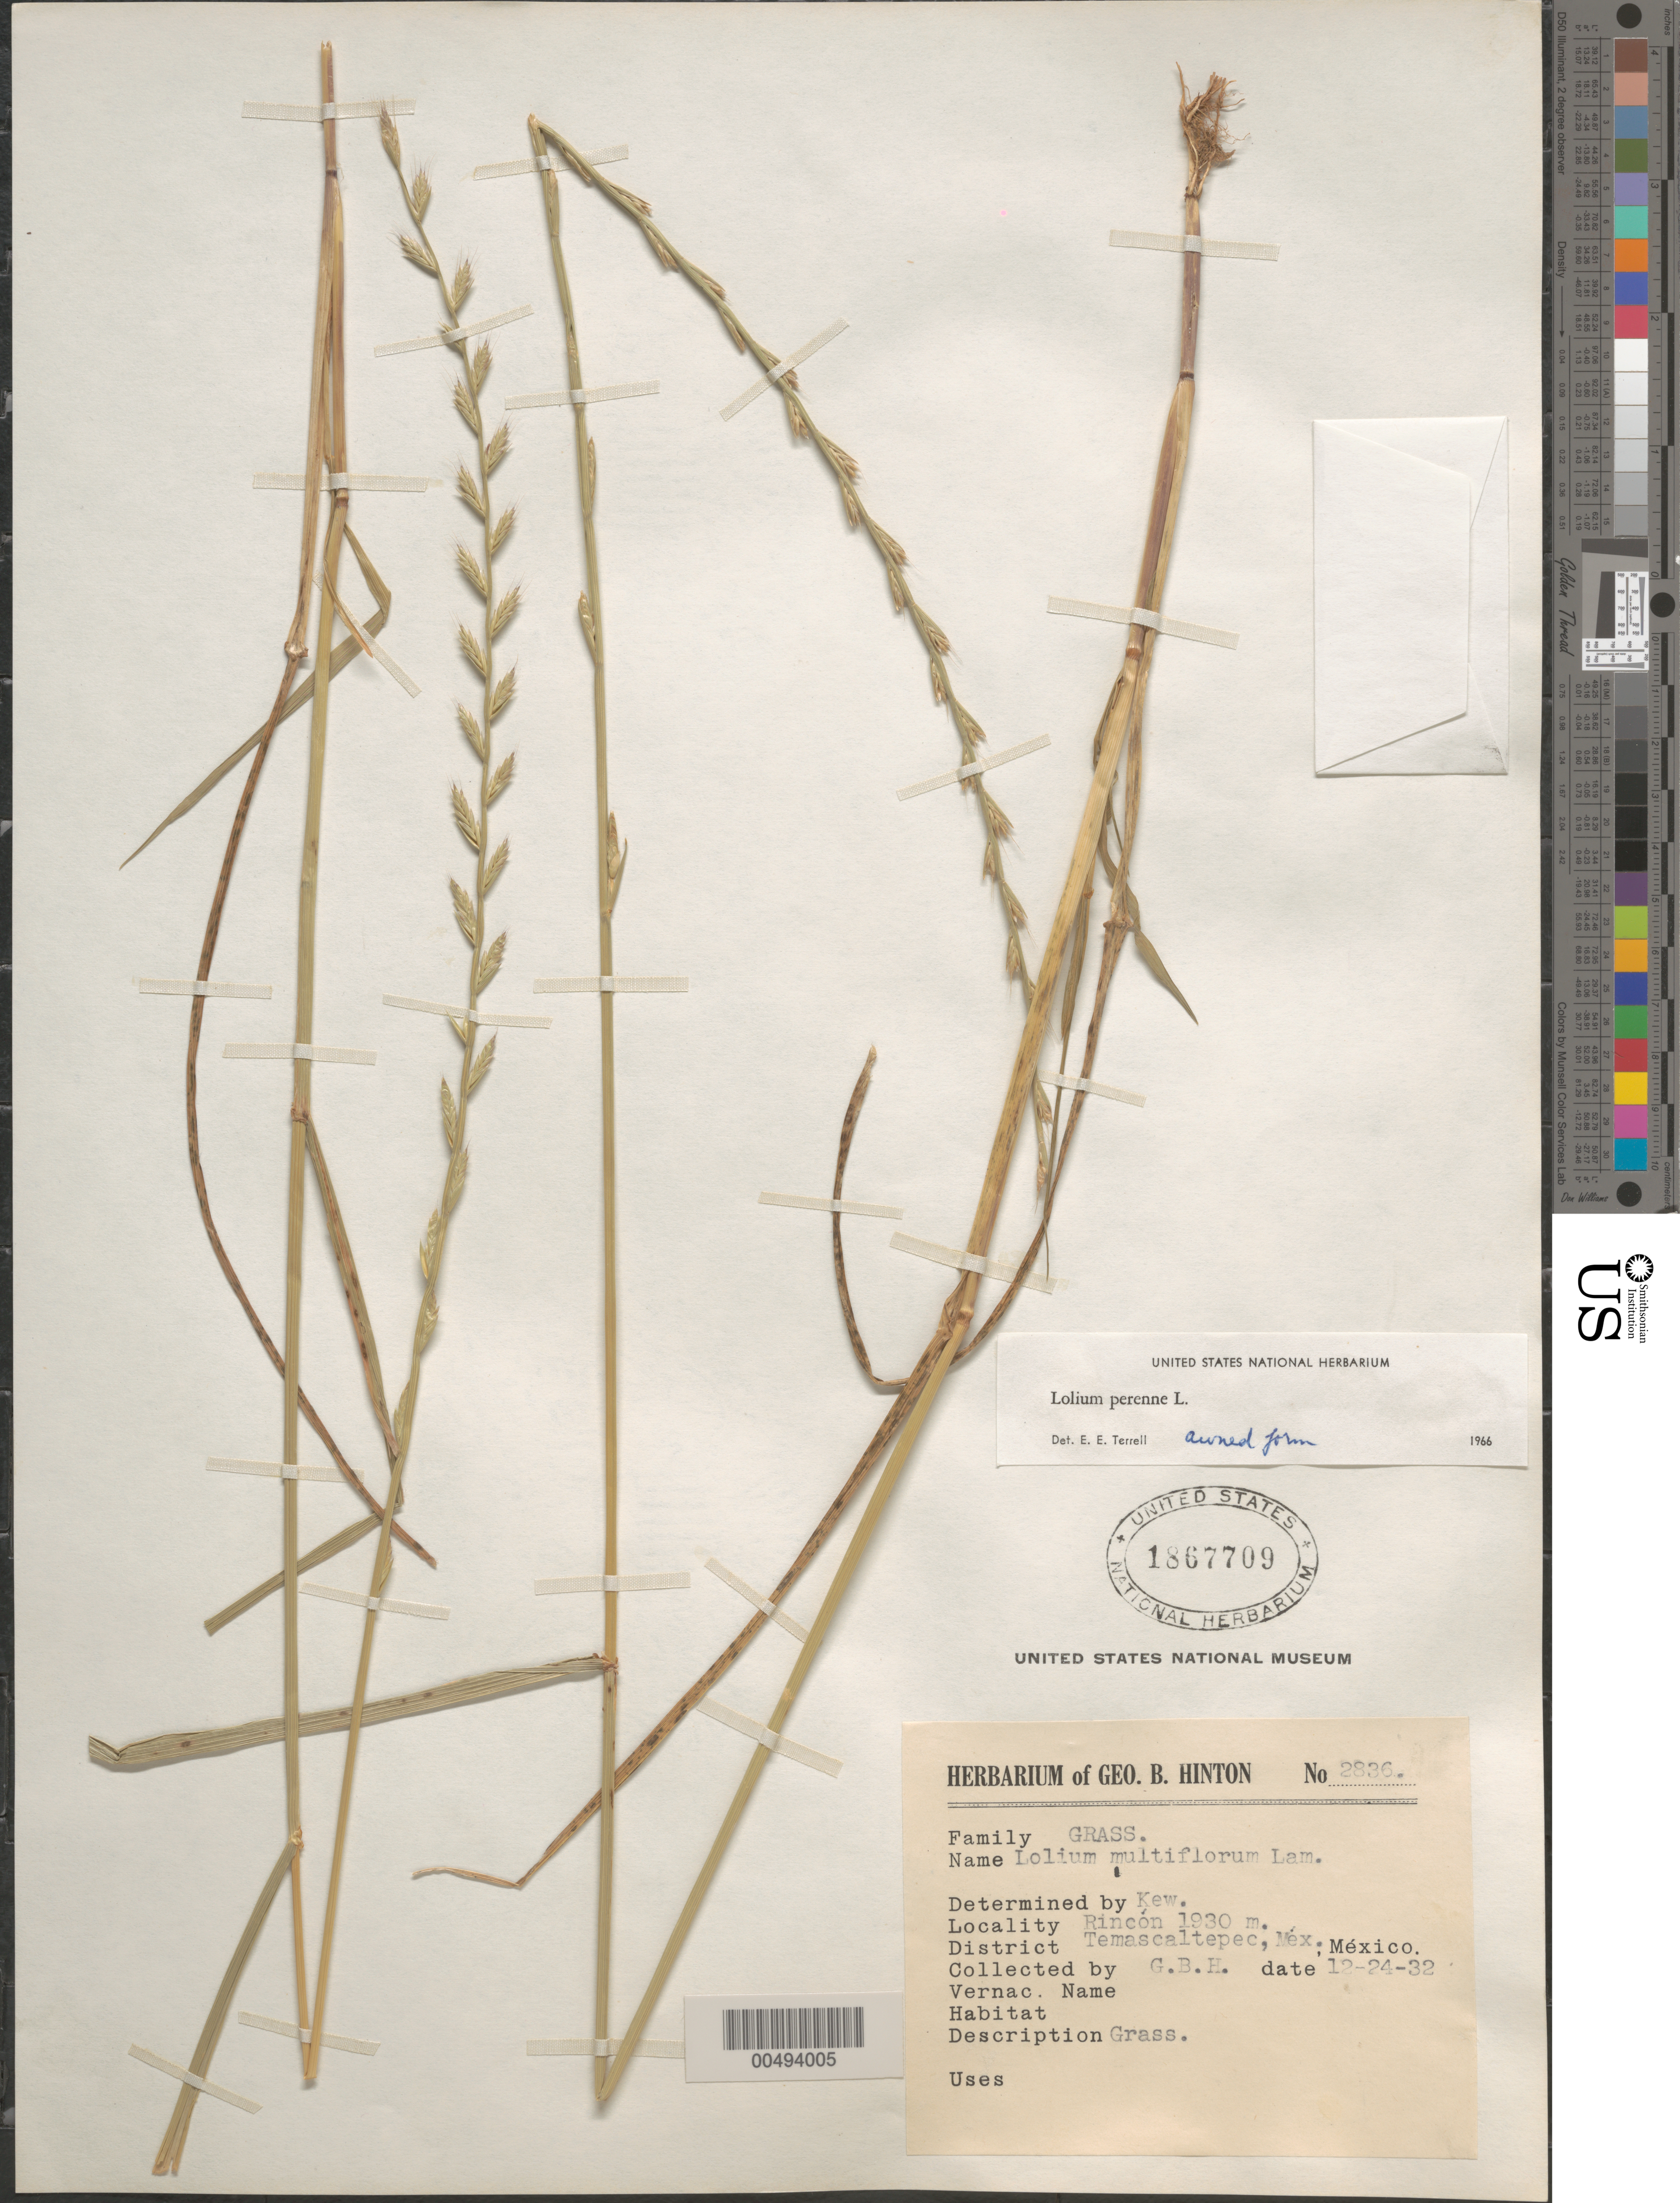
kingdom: Plantae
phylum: Tracheophyta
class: Liliopsida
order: Poales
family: Poaceae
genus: Lolium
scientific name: Lolium perenne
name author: L.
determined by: Terrell, E. E.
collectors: G. B. Hinton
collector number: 2336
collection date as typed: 24 Dec 1932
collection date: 1932-12-24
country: Mexico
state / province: México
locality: Rinc¢n, Temascaltepec Dist.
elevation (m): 1930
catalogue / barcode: US 1867709